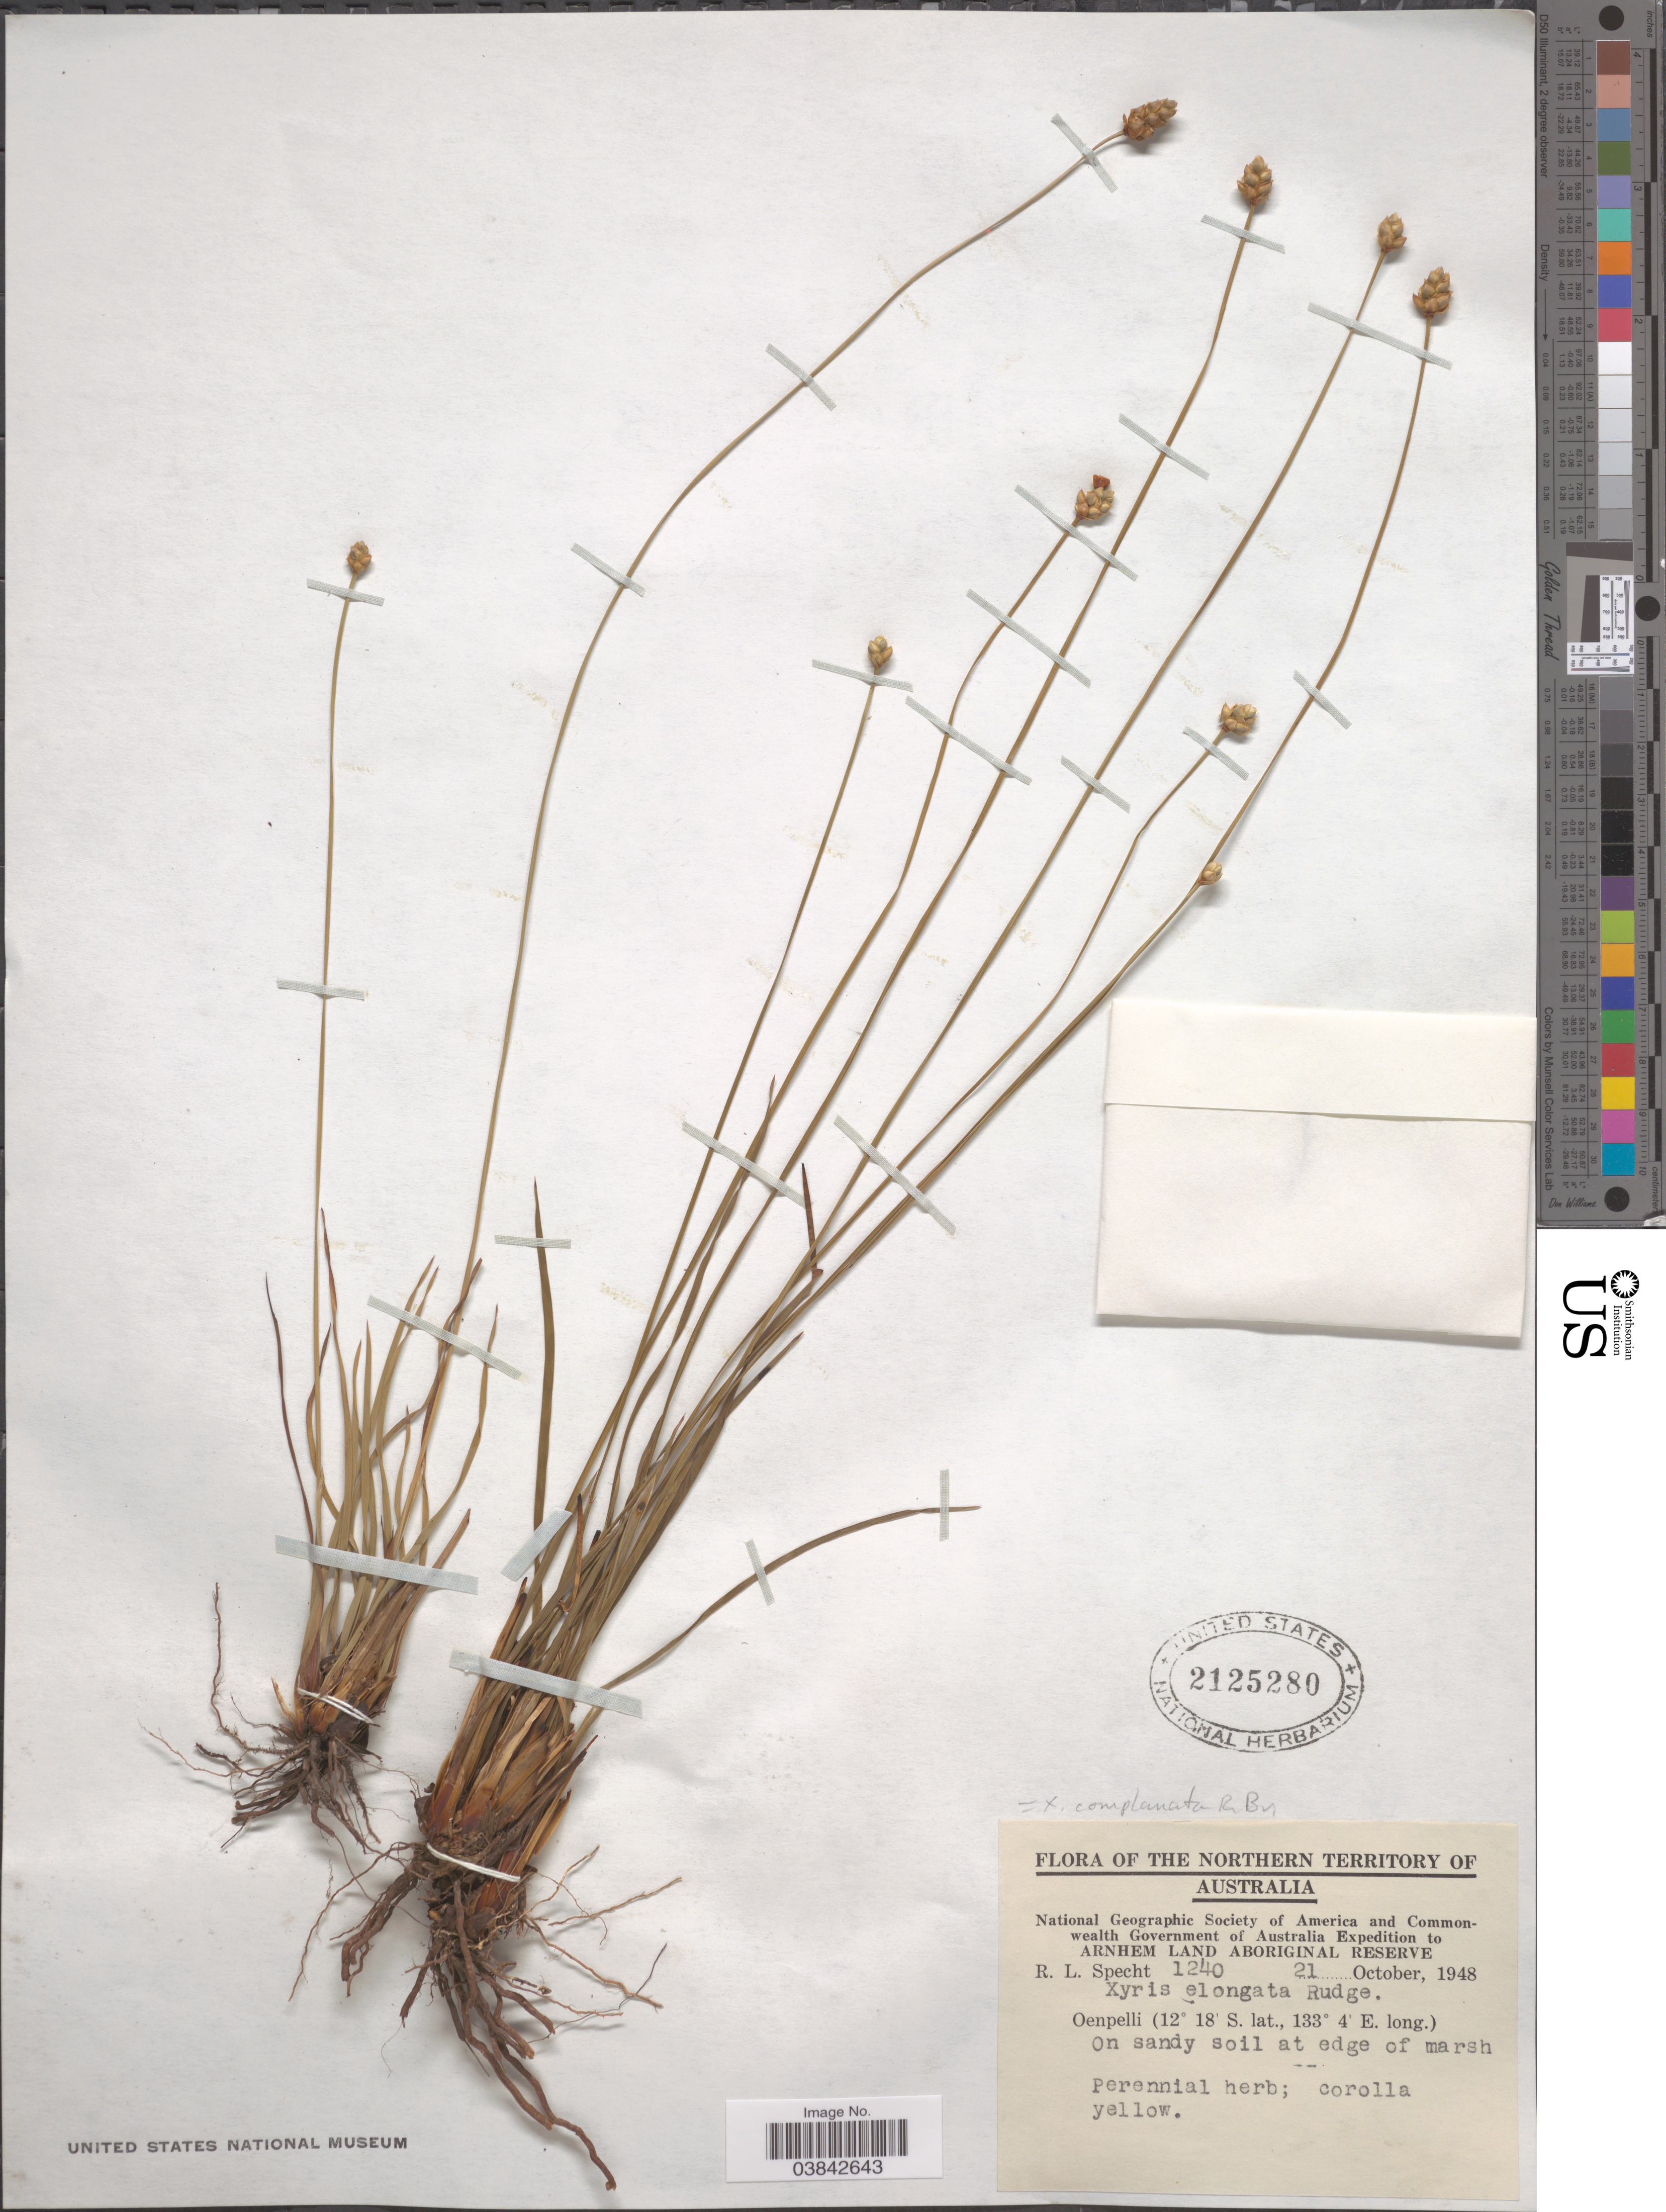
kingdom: Plantae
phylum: Tracheophyta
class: Liliopsida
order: Poales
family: Xyridaceae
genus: Xyris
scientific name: Xyris complanata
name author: R. Br.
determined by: Strong, Mark T., (BOT), Smithsonian Institution - National Museum of Natural History (UNITED STATES)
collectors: R. L. Specht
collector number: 1240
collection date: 1948-10-21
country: Australia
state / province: Northern Territory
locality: Arnhem Land Aboriginal Reserve. Oenpelli.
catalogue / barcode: US 2125280